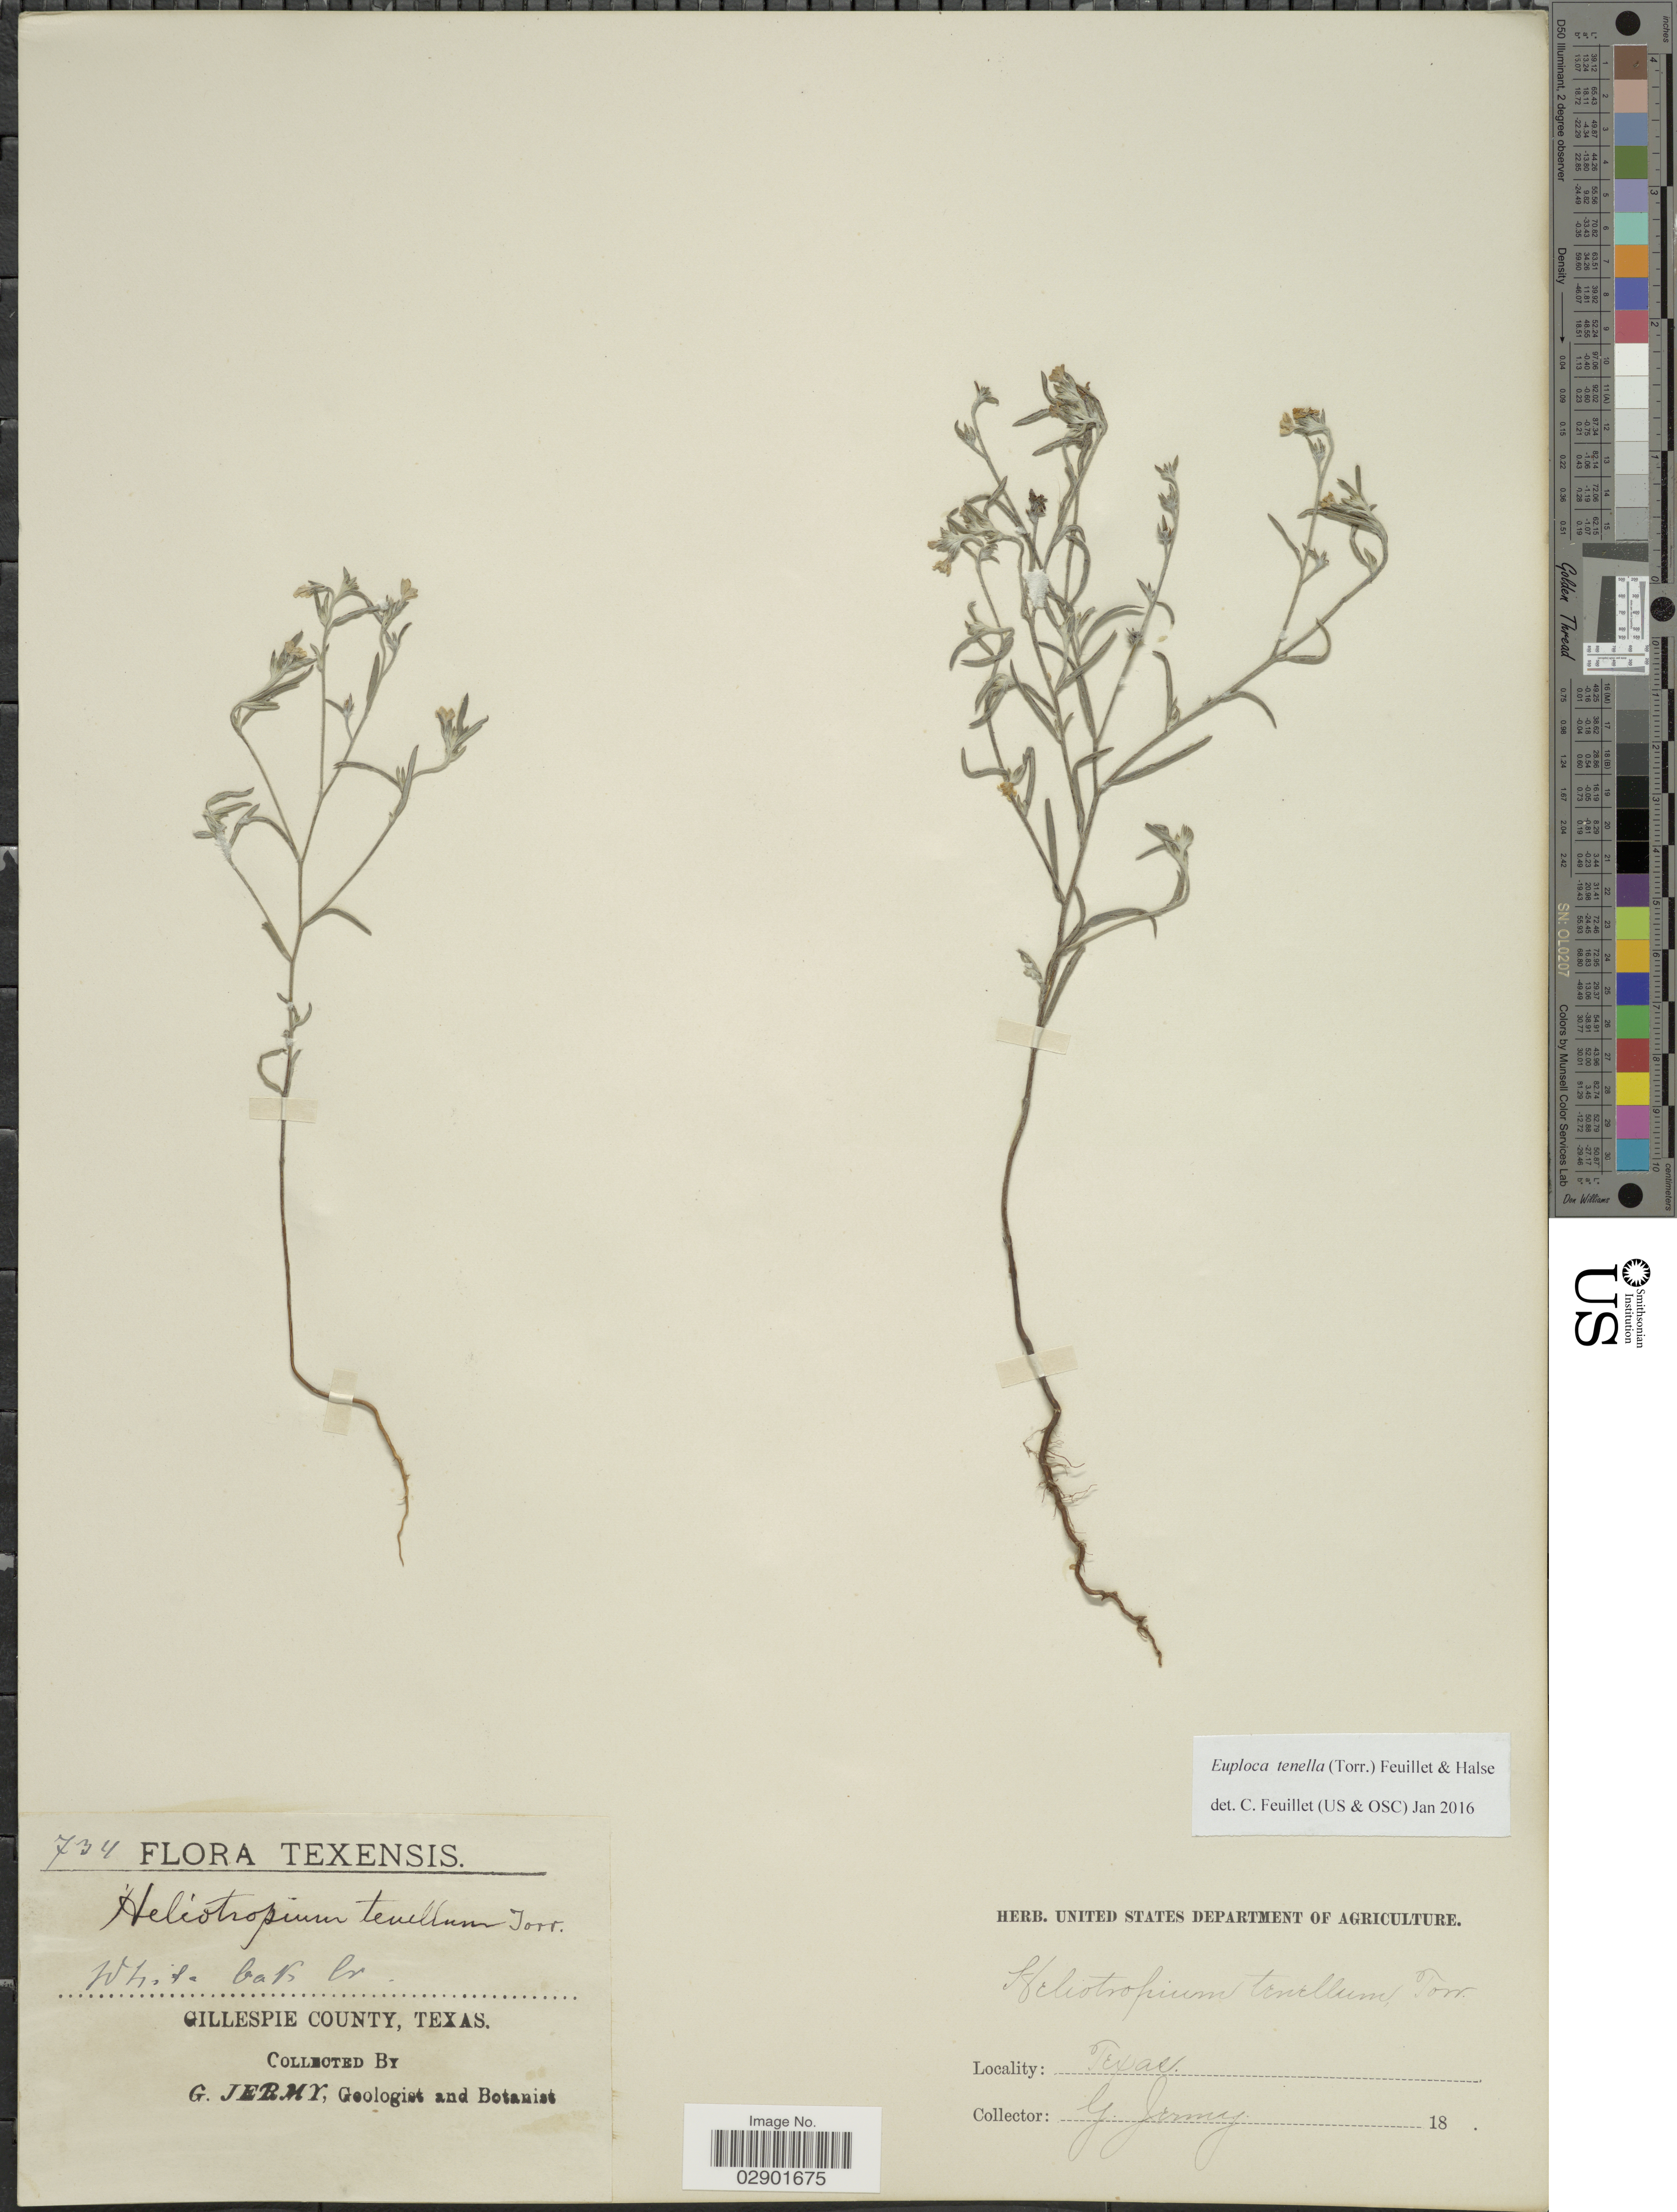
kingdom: Plantae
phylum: Tracheophyta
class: Magnoliopsida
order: Boraginales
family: Heliotropiaceae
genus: Euploca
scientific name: Euploca tenella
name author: (Torr.) Feuillet & Halse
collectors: G. Jermy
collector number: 734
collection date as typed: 18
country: United States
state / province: Texas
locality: White Oak Cr. Gillespie County.